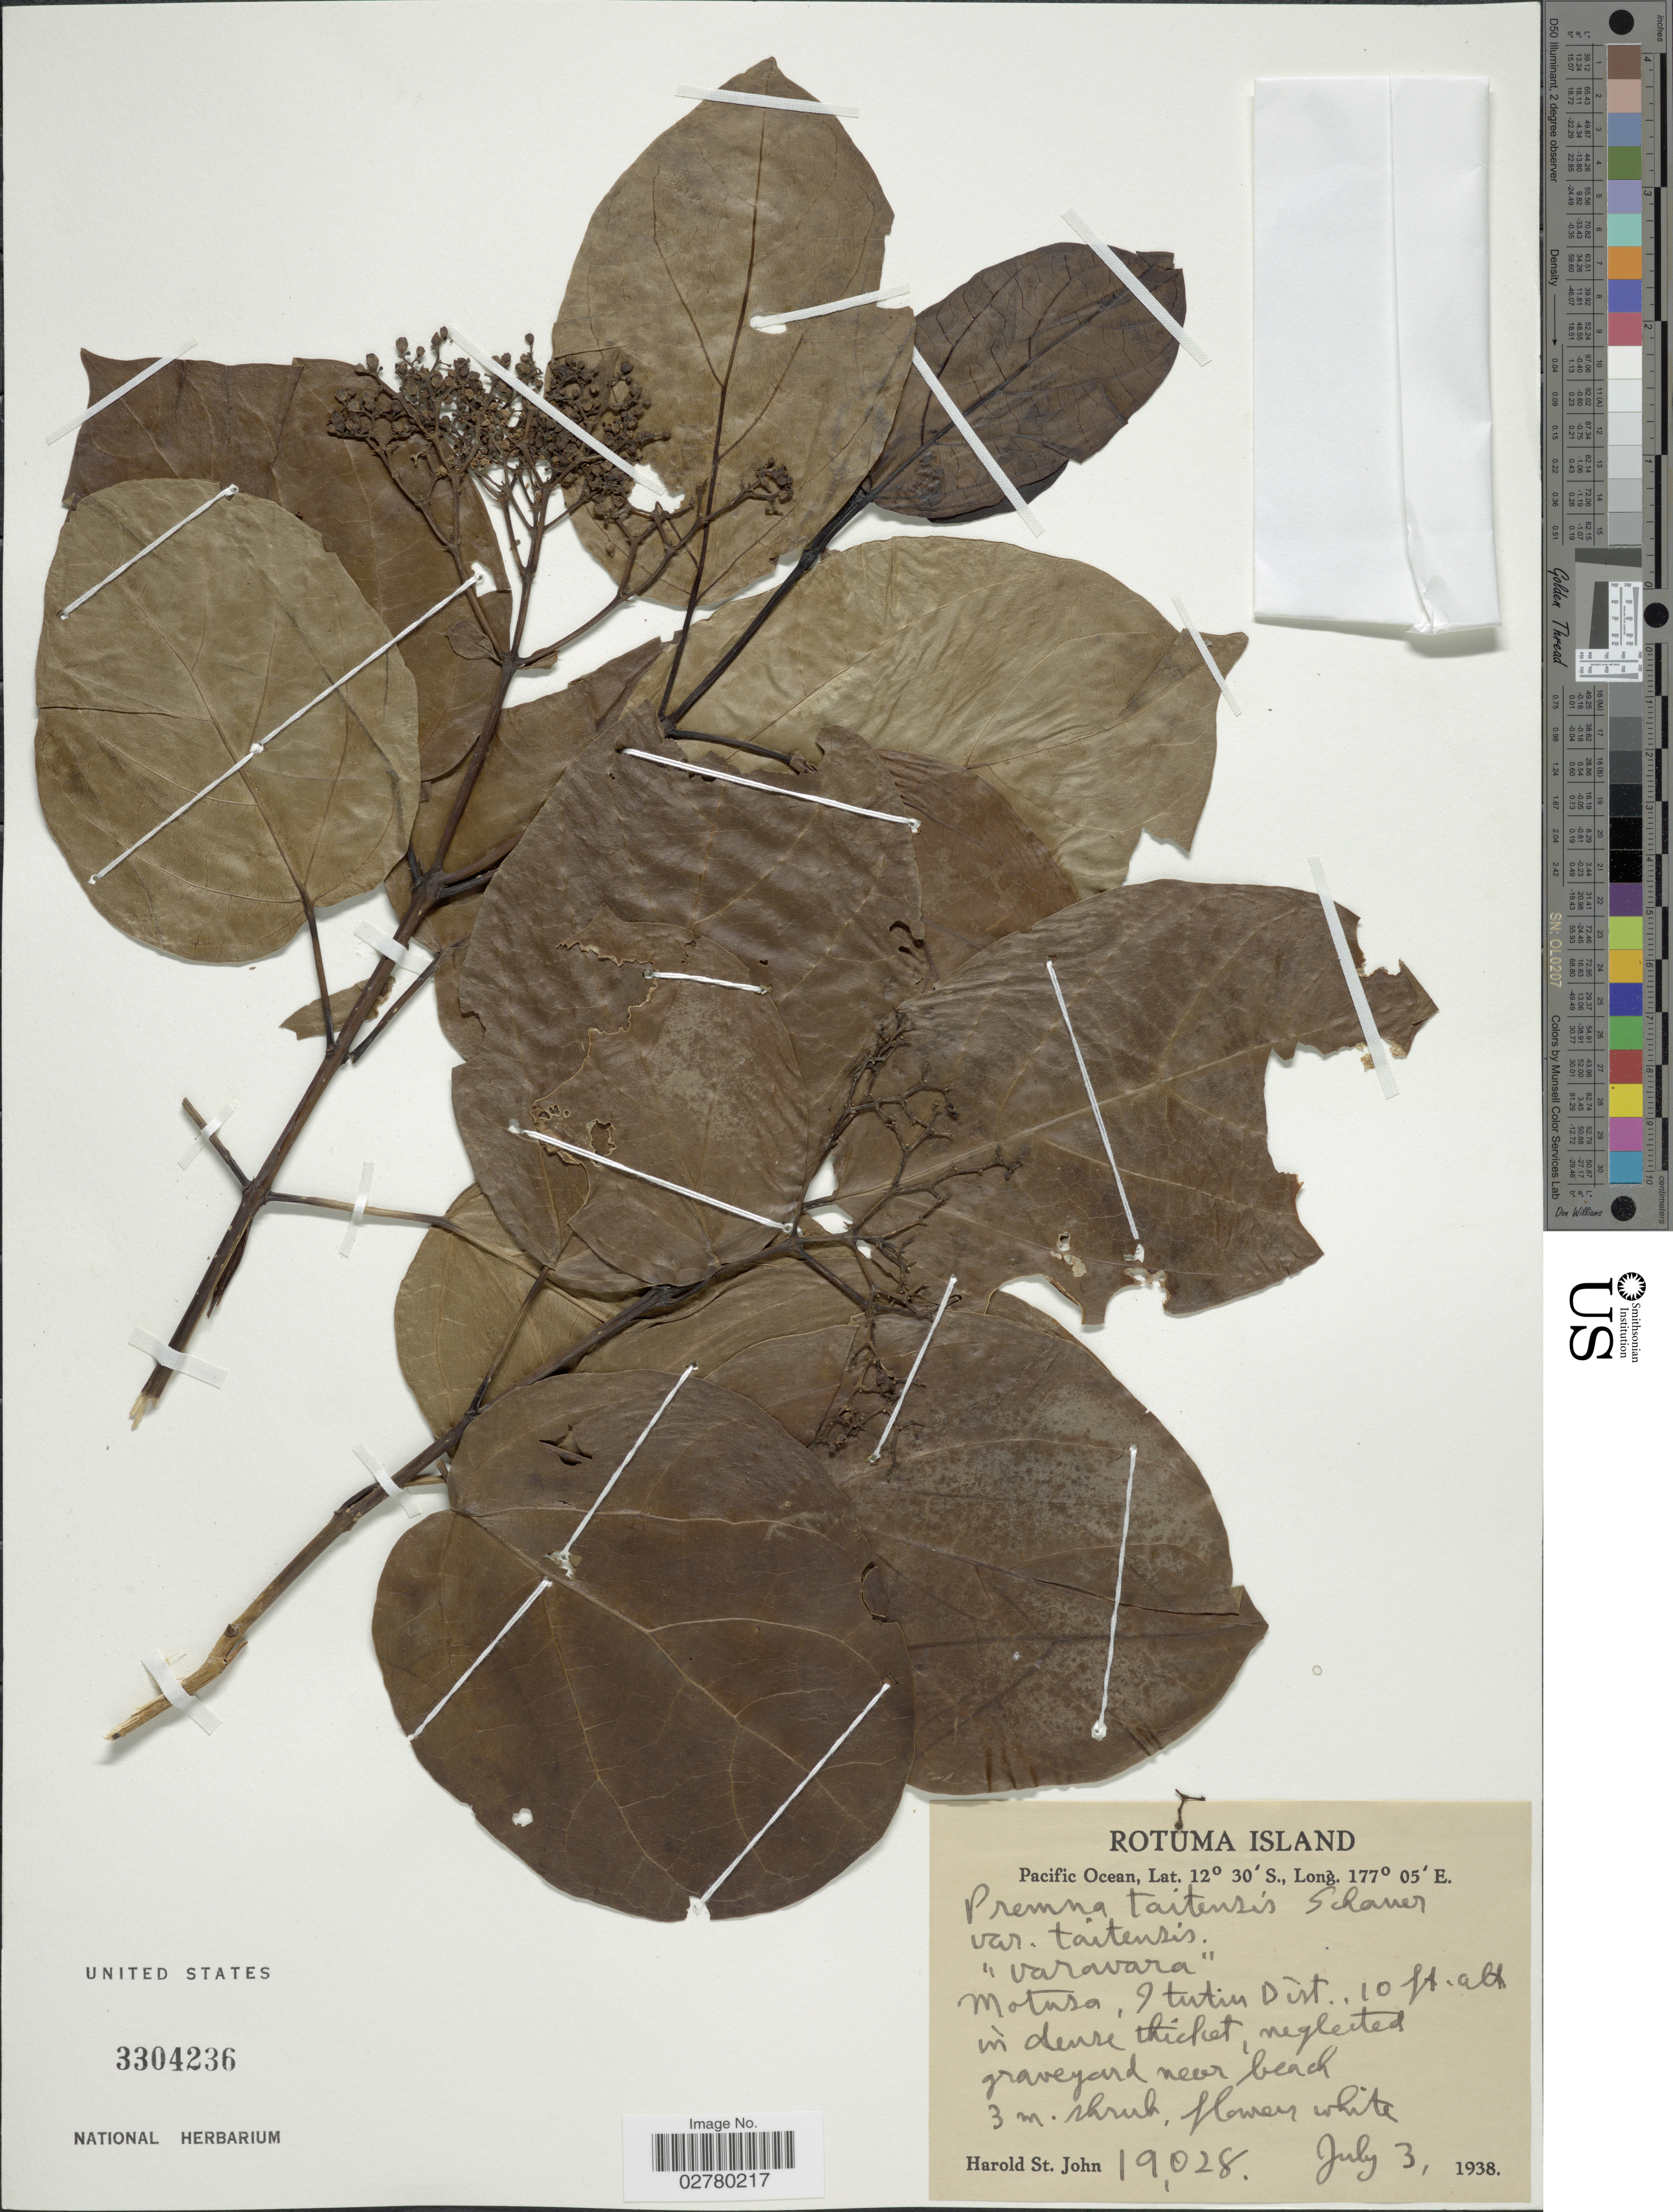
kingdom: Plantae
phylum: Tracheophyta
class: Magnoliopsida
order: Lamiales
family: Lamiaceae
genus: Premna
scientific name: Premna taitensis var. taitensis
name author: Schauer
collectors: H. St. John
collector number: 19028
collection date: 1938-07-03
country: Fiji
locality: Rotuma Island. Motusa, Itutiu Dist.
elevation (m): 3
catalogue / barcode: US 3304236